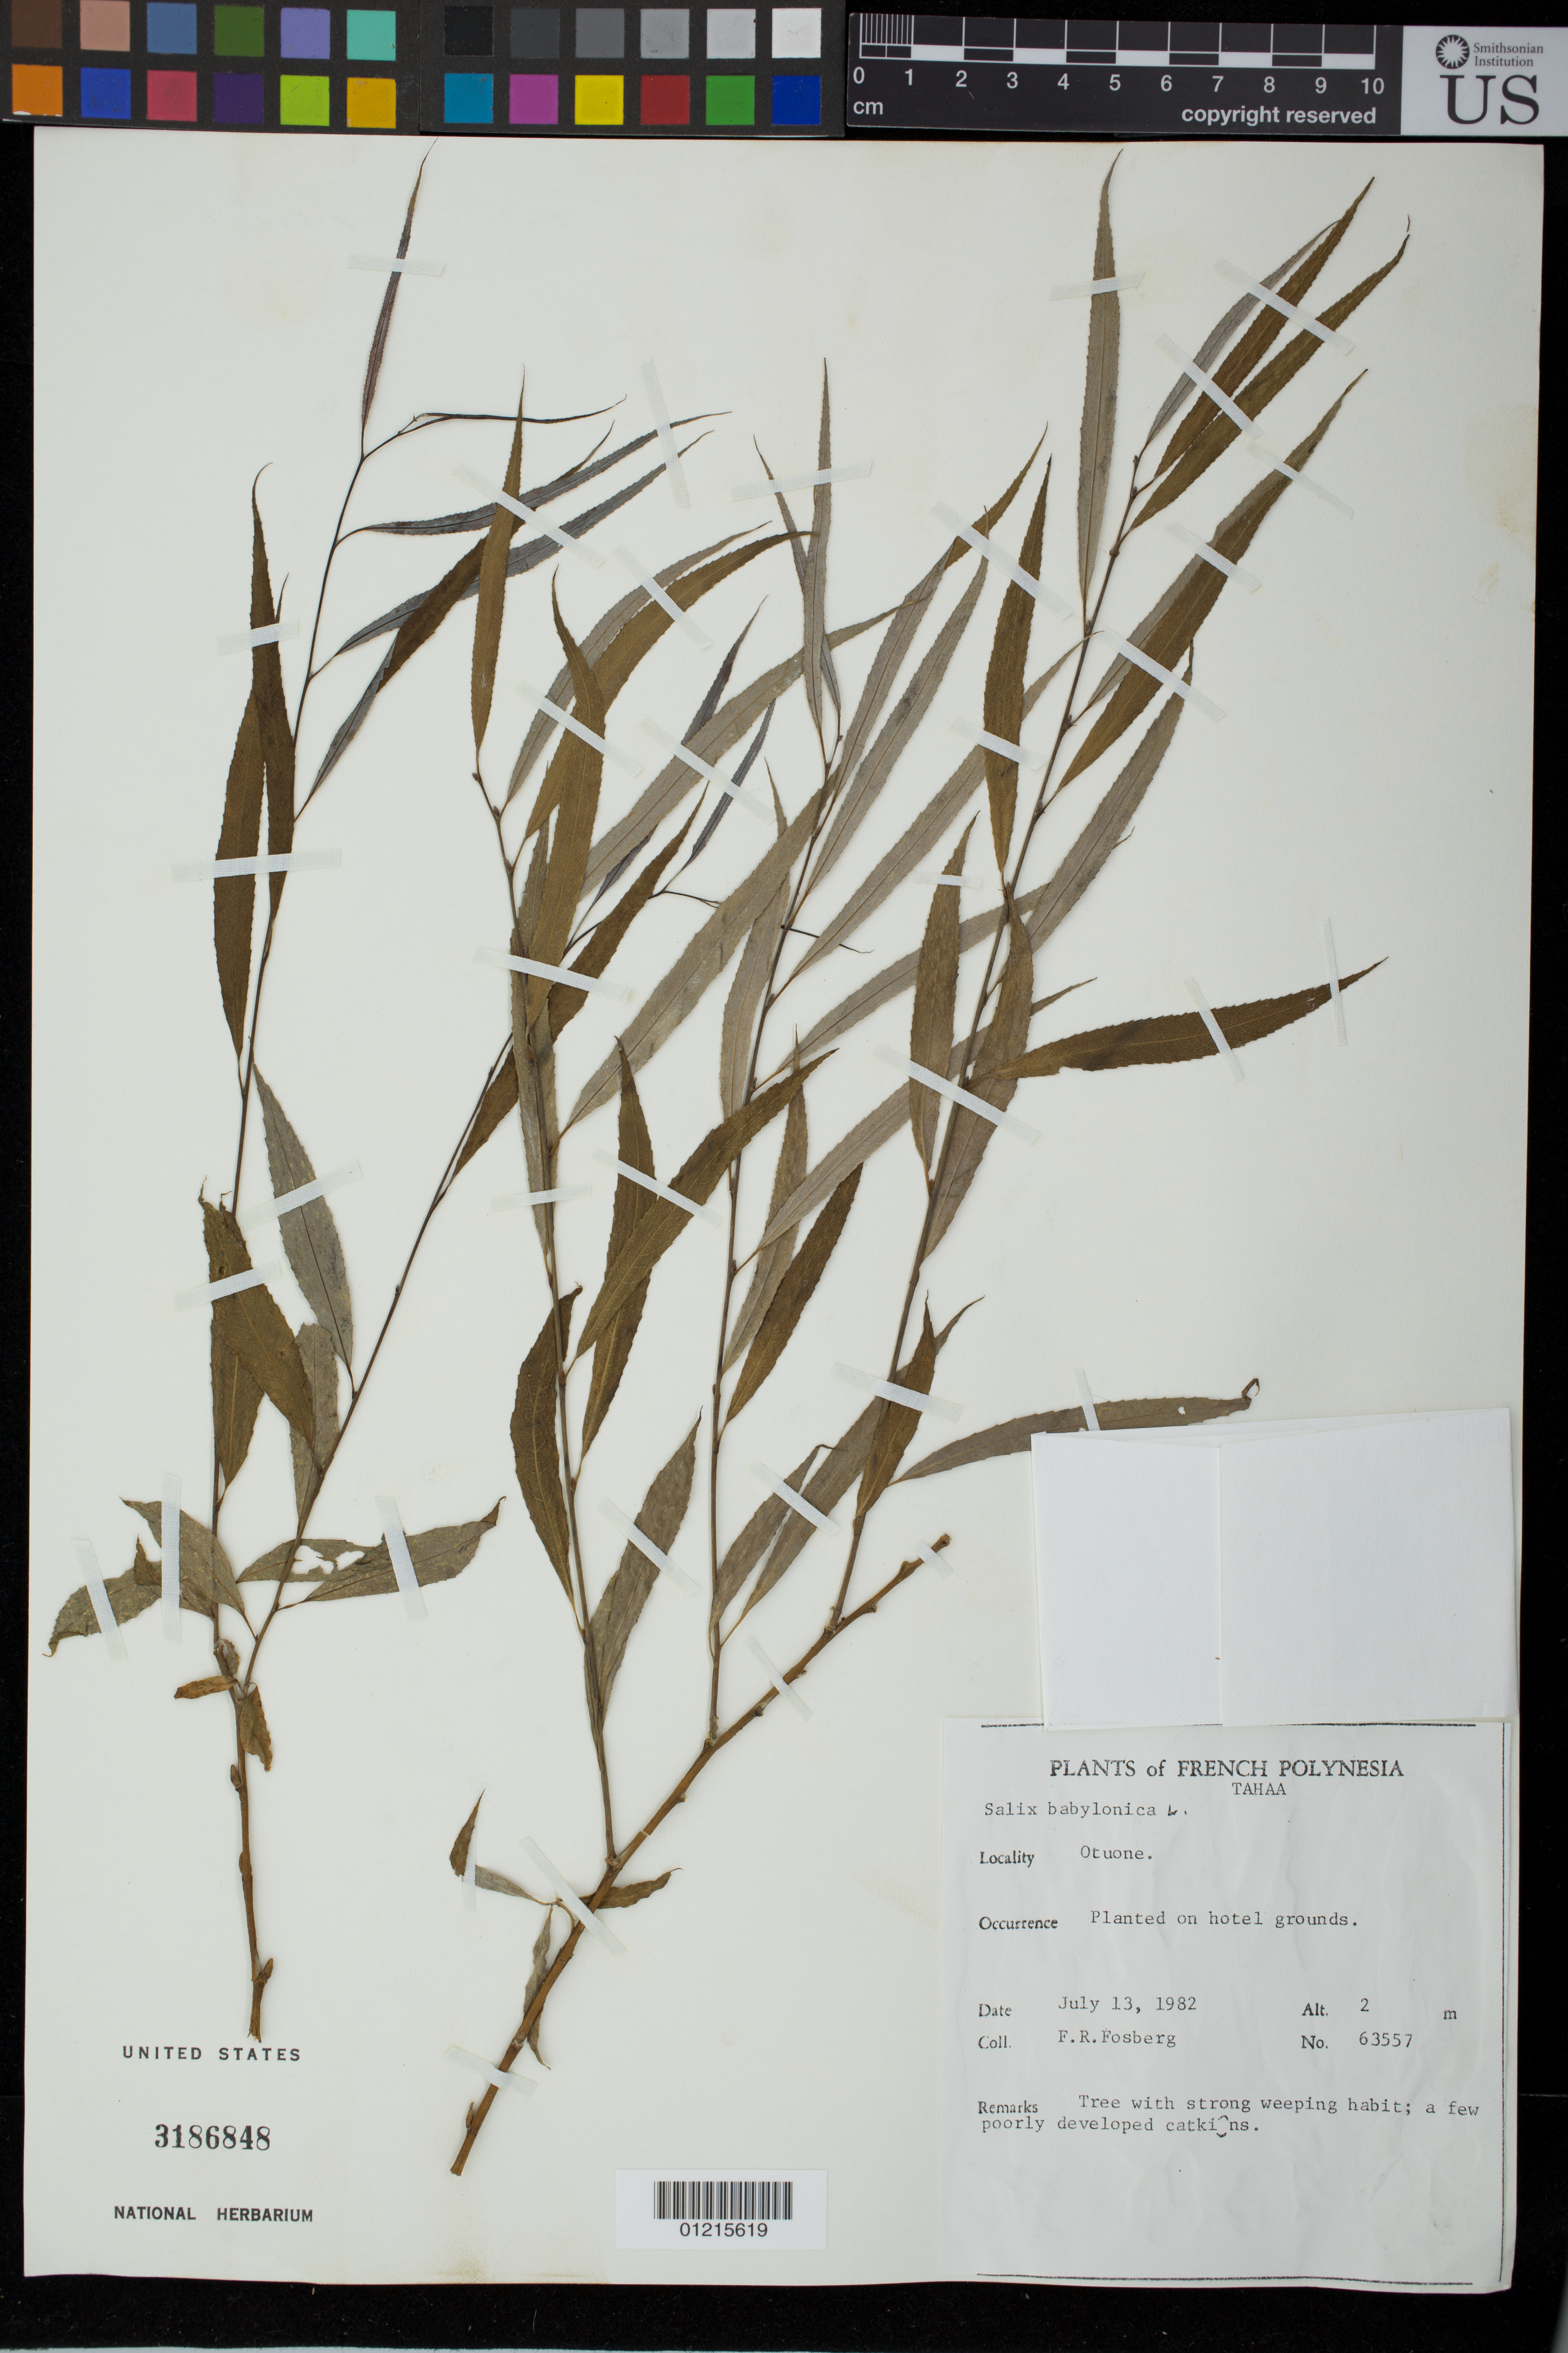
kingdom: Plantae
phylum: Tracheophyta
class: Magnoliopsida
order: Malpighiales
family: Salicaceae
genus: Salix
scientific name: Salix babylonica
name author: L.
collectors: F. R. Fosberg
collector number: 63557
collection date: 1982-07-13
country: French Polynesia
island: Tahaa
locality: Otuone.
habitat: Planted on hotel grounds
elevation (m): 2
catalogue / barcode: US 3186848